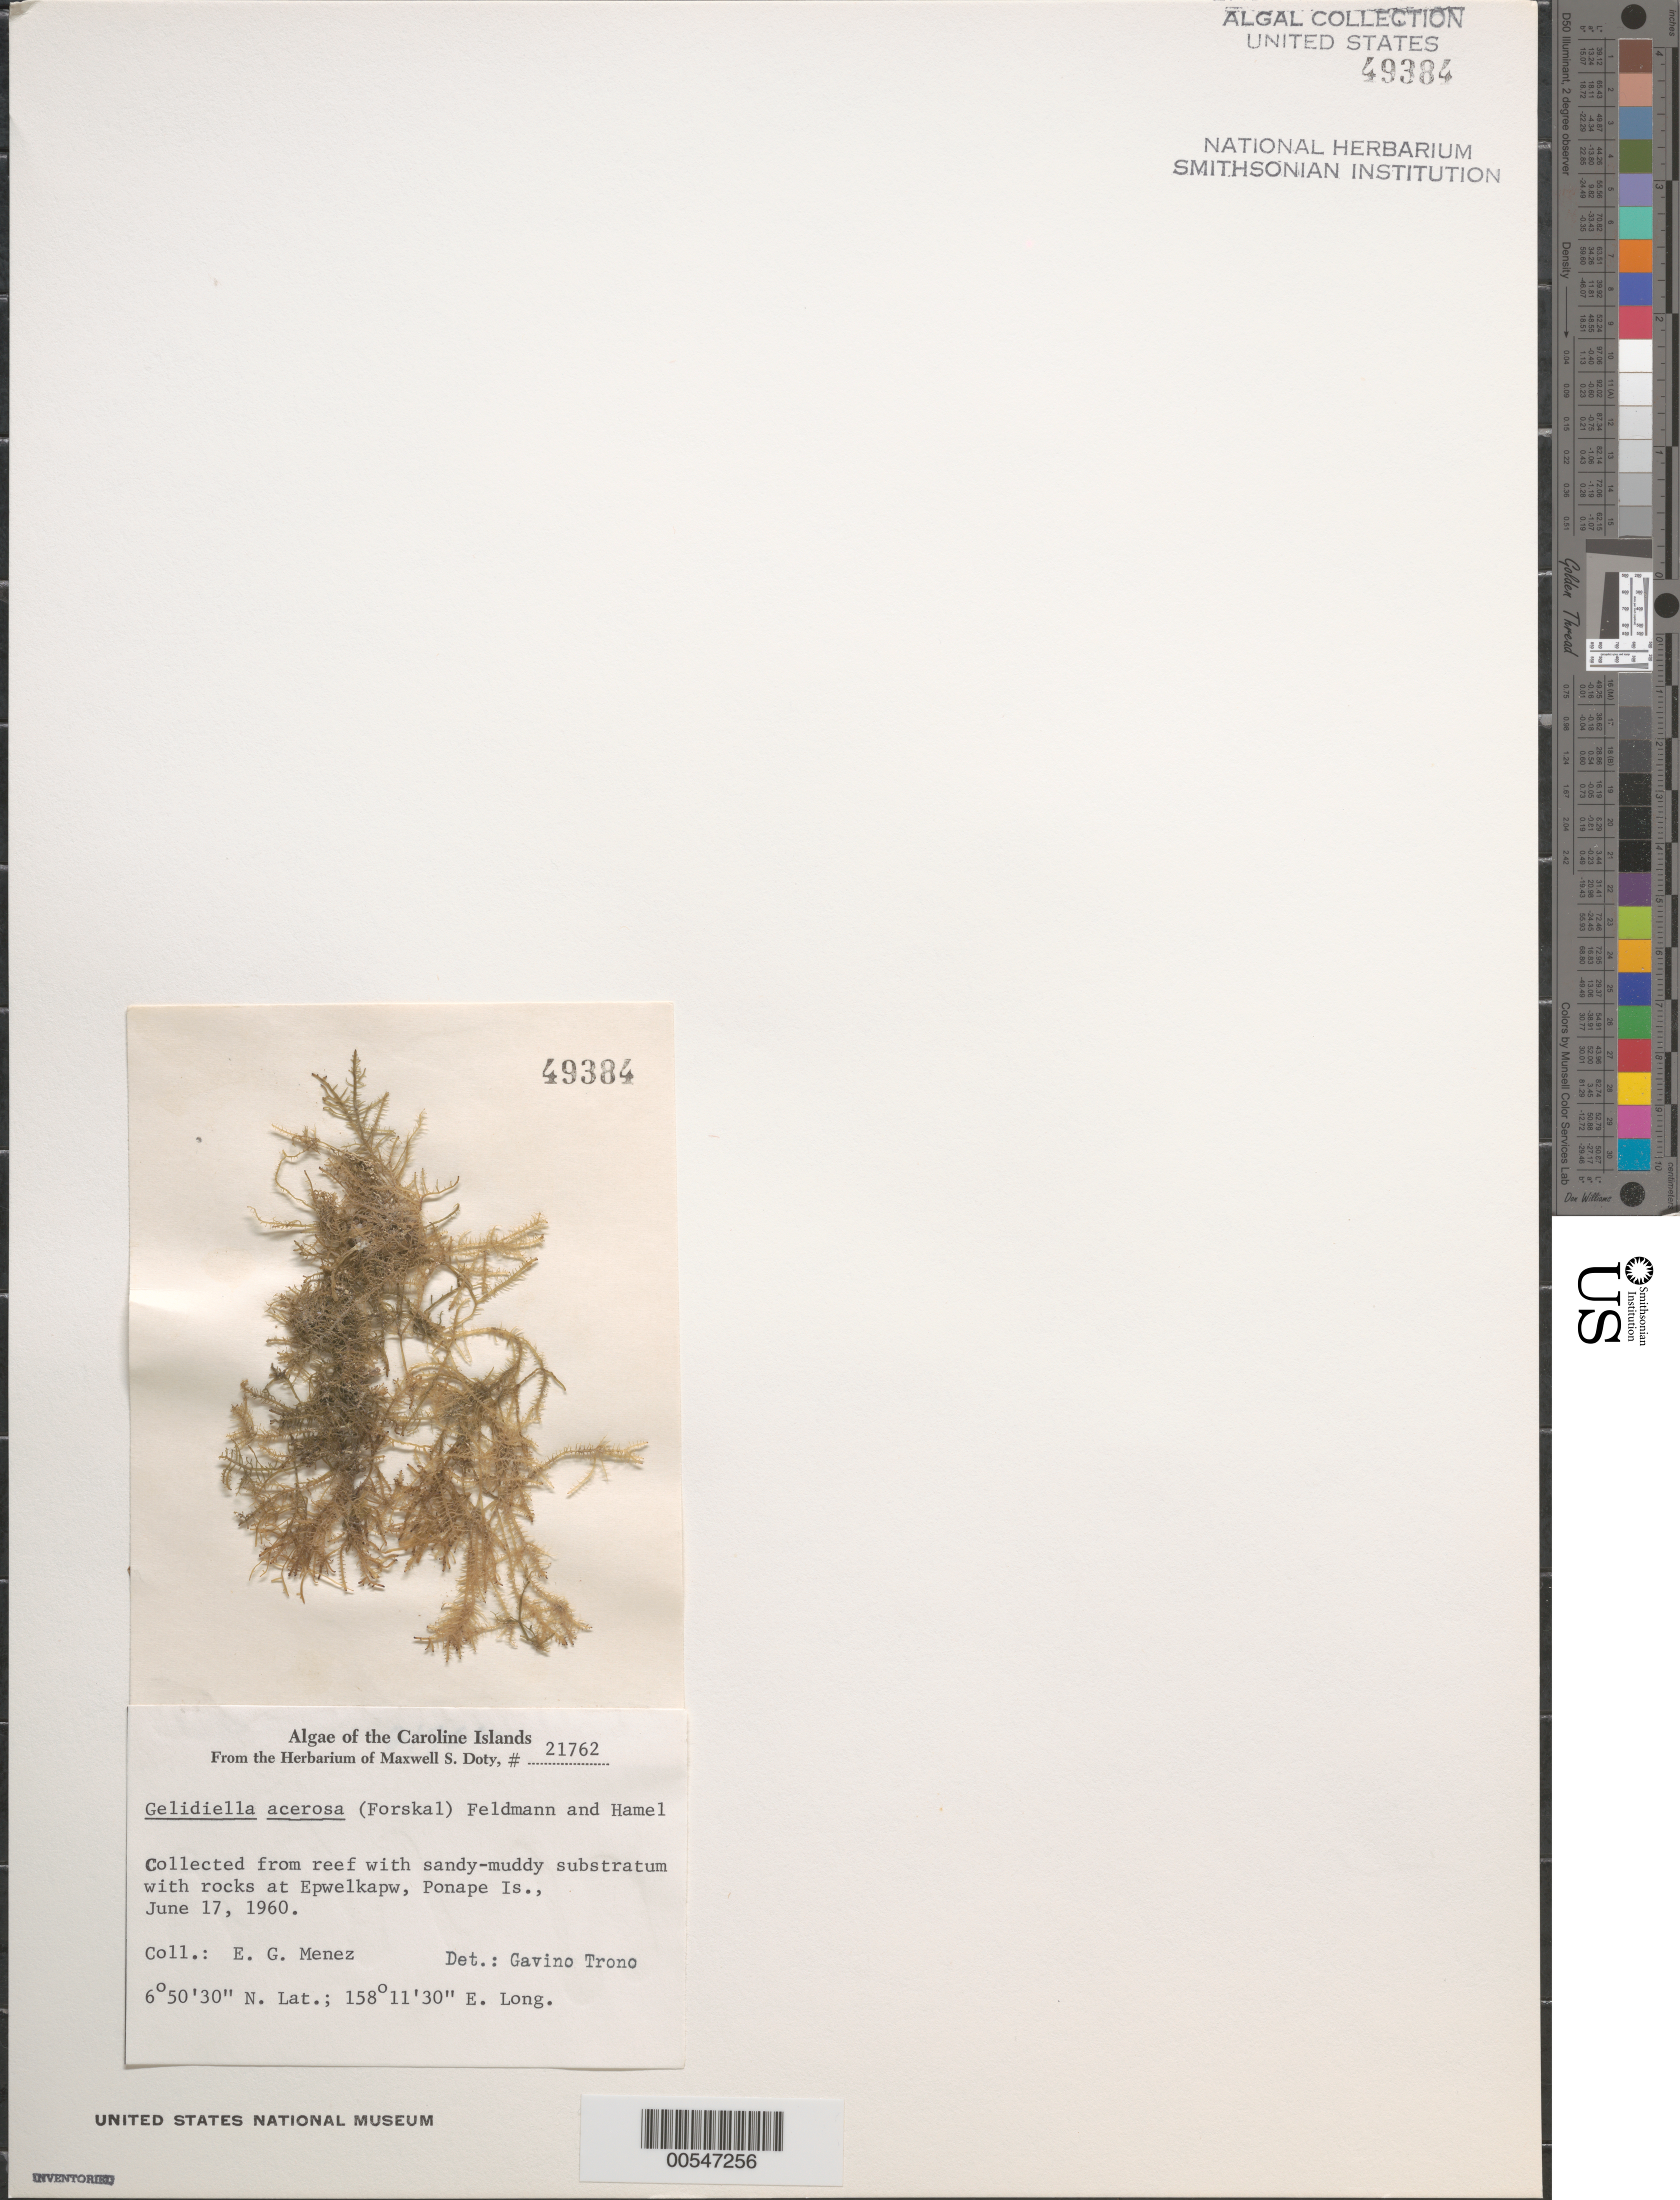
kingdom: Plantae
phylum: Rhodophyta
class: Florideophyceae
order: Gelidiales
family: Gelidiellaceae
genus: Gelidiella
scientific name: Gelidiella acerosa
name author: (Forssk.) Feldmann & G. Hamel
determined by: Trono, Gavino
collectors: Meñez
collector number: MSD 21762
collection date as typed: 17 Jun 1960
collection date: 1960-06-17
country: Micronesia, Federated States of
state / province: Pohnpei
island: Pohnpei [Ponape] Islands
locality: Epwelkapw Islet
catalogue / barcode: US 49384